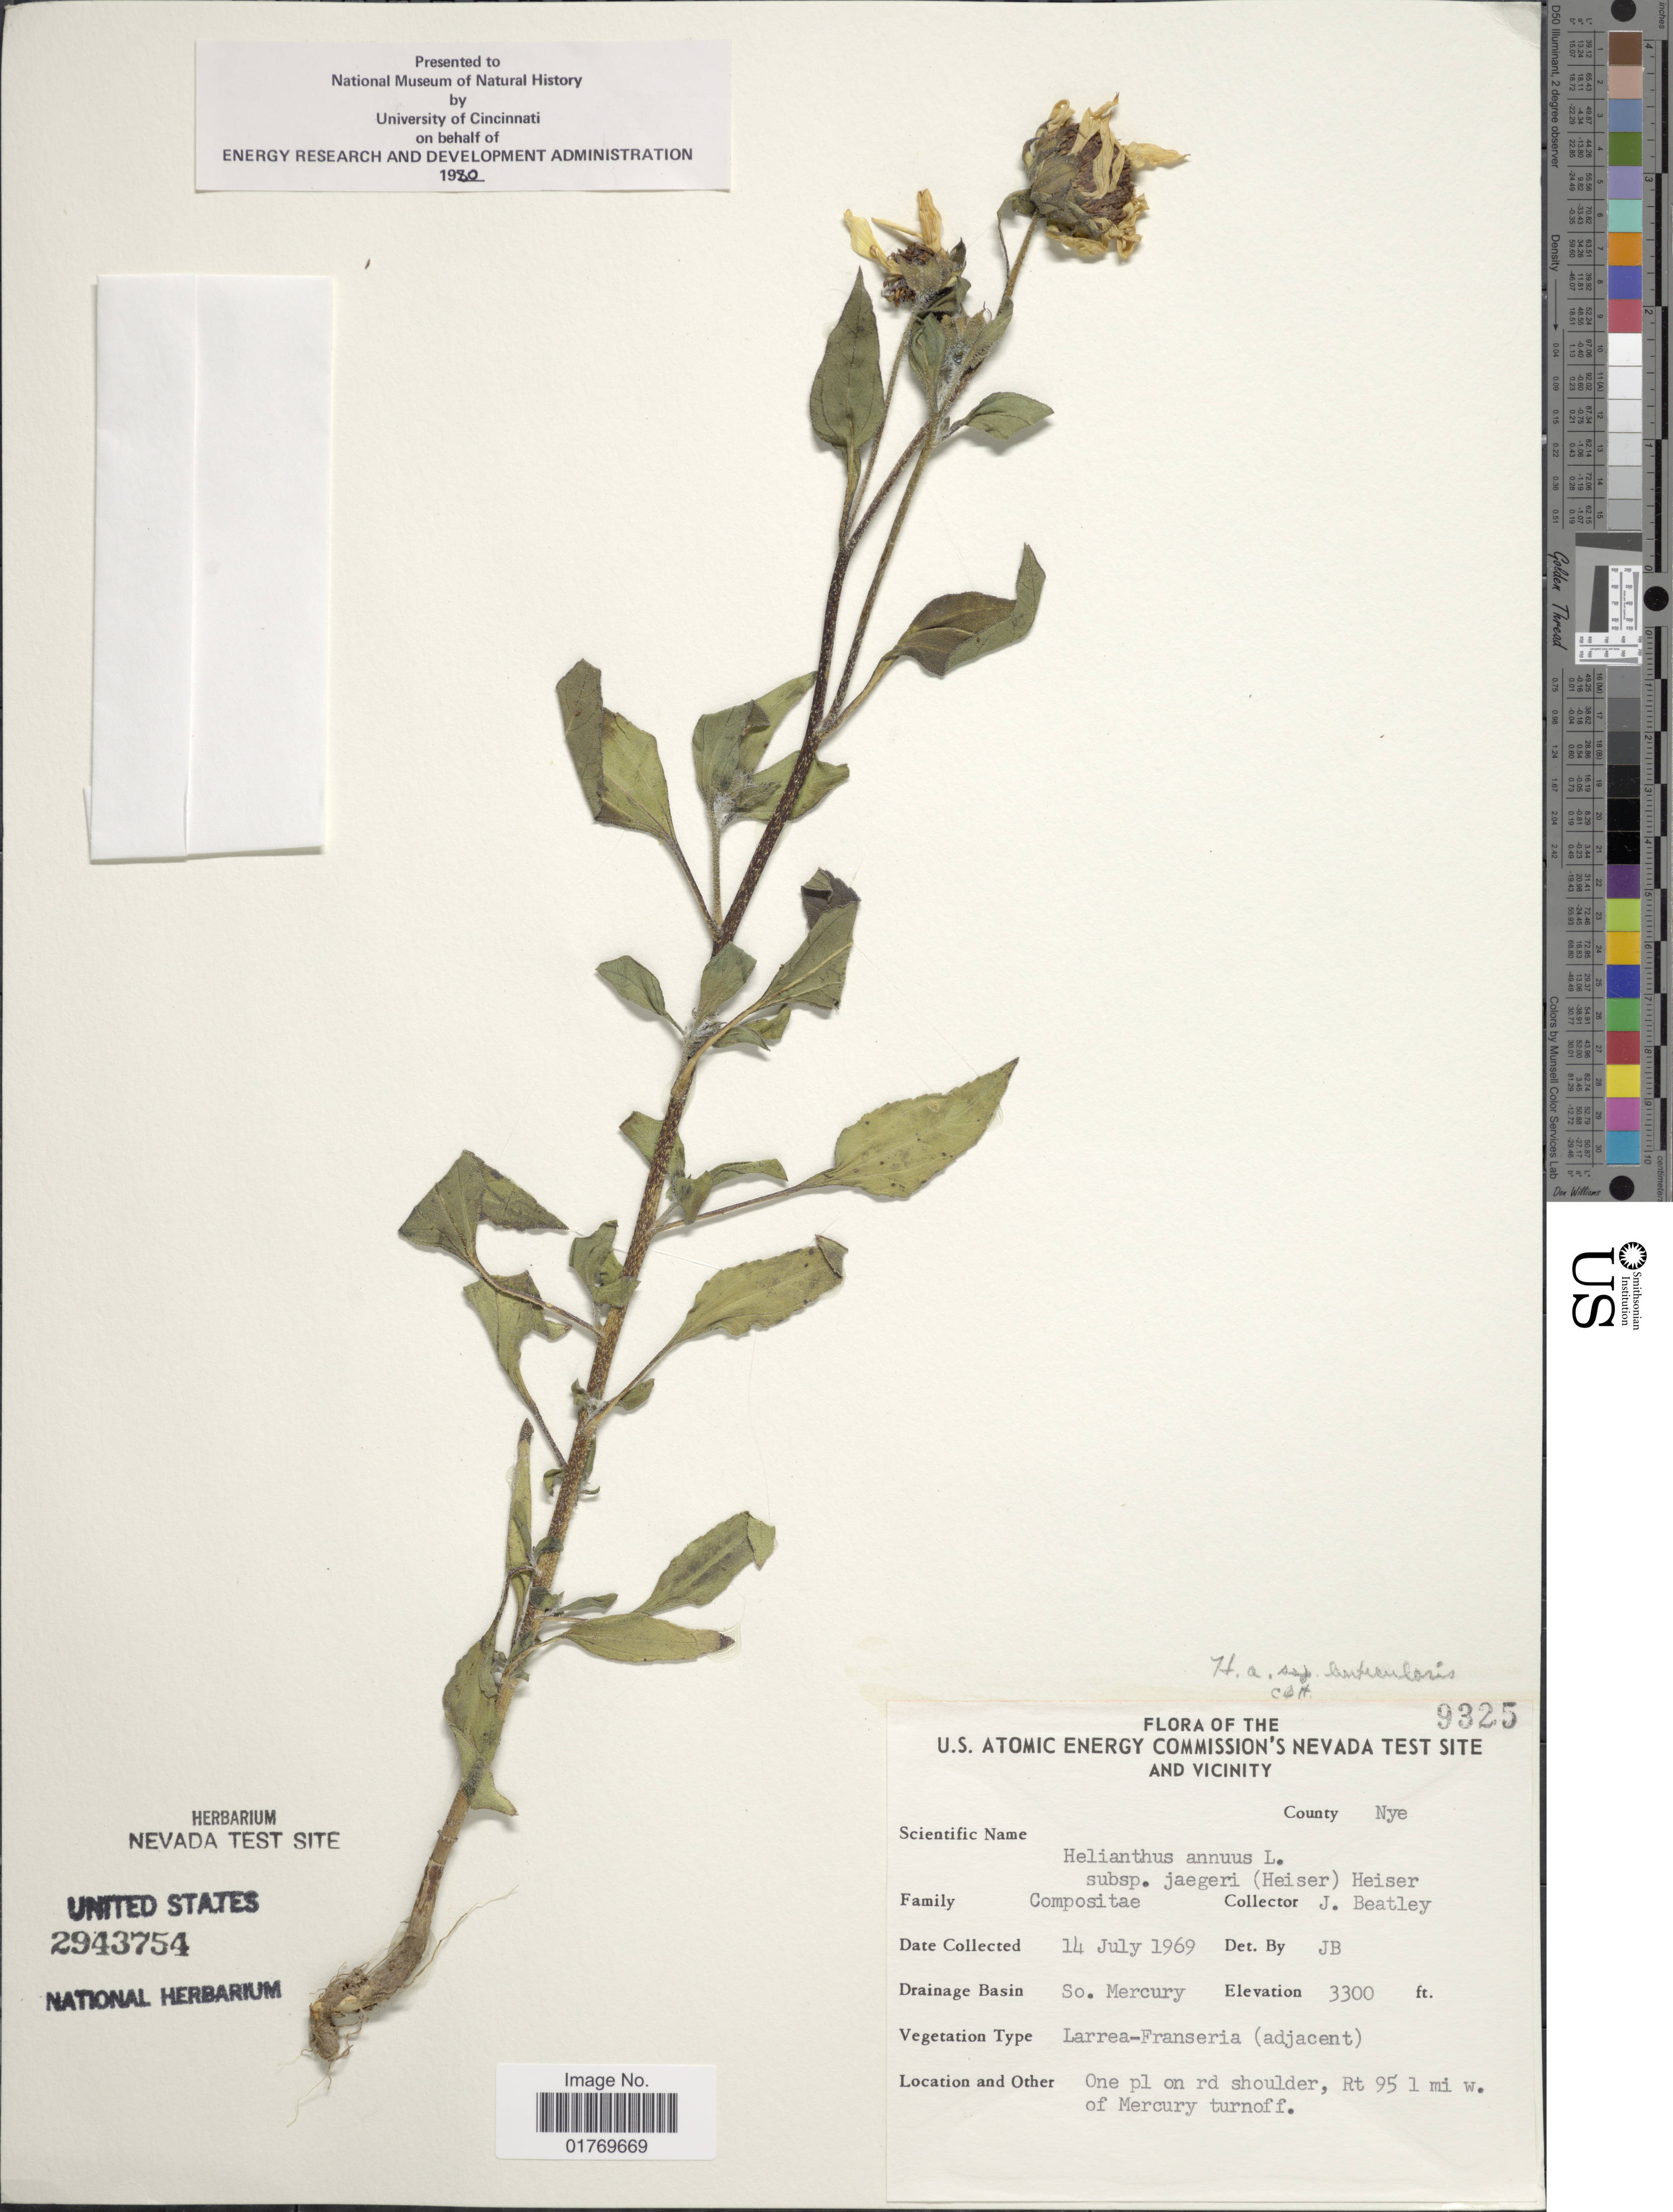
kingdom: Plantae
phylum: Tracheophyta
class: Magnoliopsida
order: Asterales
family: Asteraceae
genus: Helianthus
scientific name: Helianthus annuus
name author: L.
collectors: J. C. Beatley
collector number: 9325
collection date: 1969-07-14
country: United States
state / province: Nevada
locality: U. S. Atomic Energy Commision' s Nevada Test Site And Vicinity, County Clark, Drainage Basin So. Mercury, One pl on rd shoulder, Rt 95 1 mi w. of Mercury turnoff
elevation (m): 1006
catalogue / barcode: US 2943754